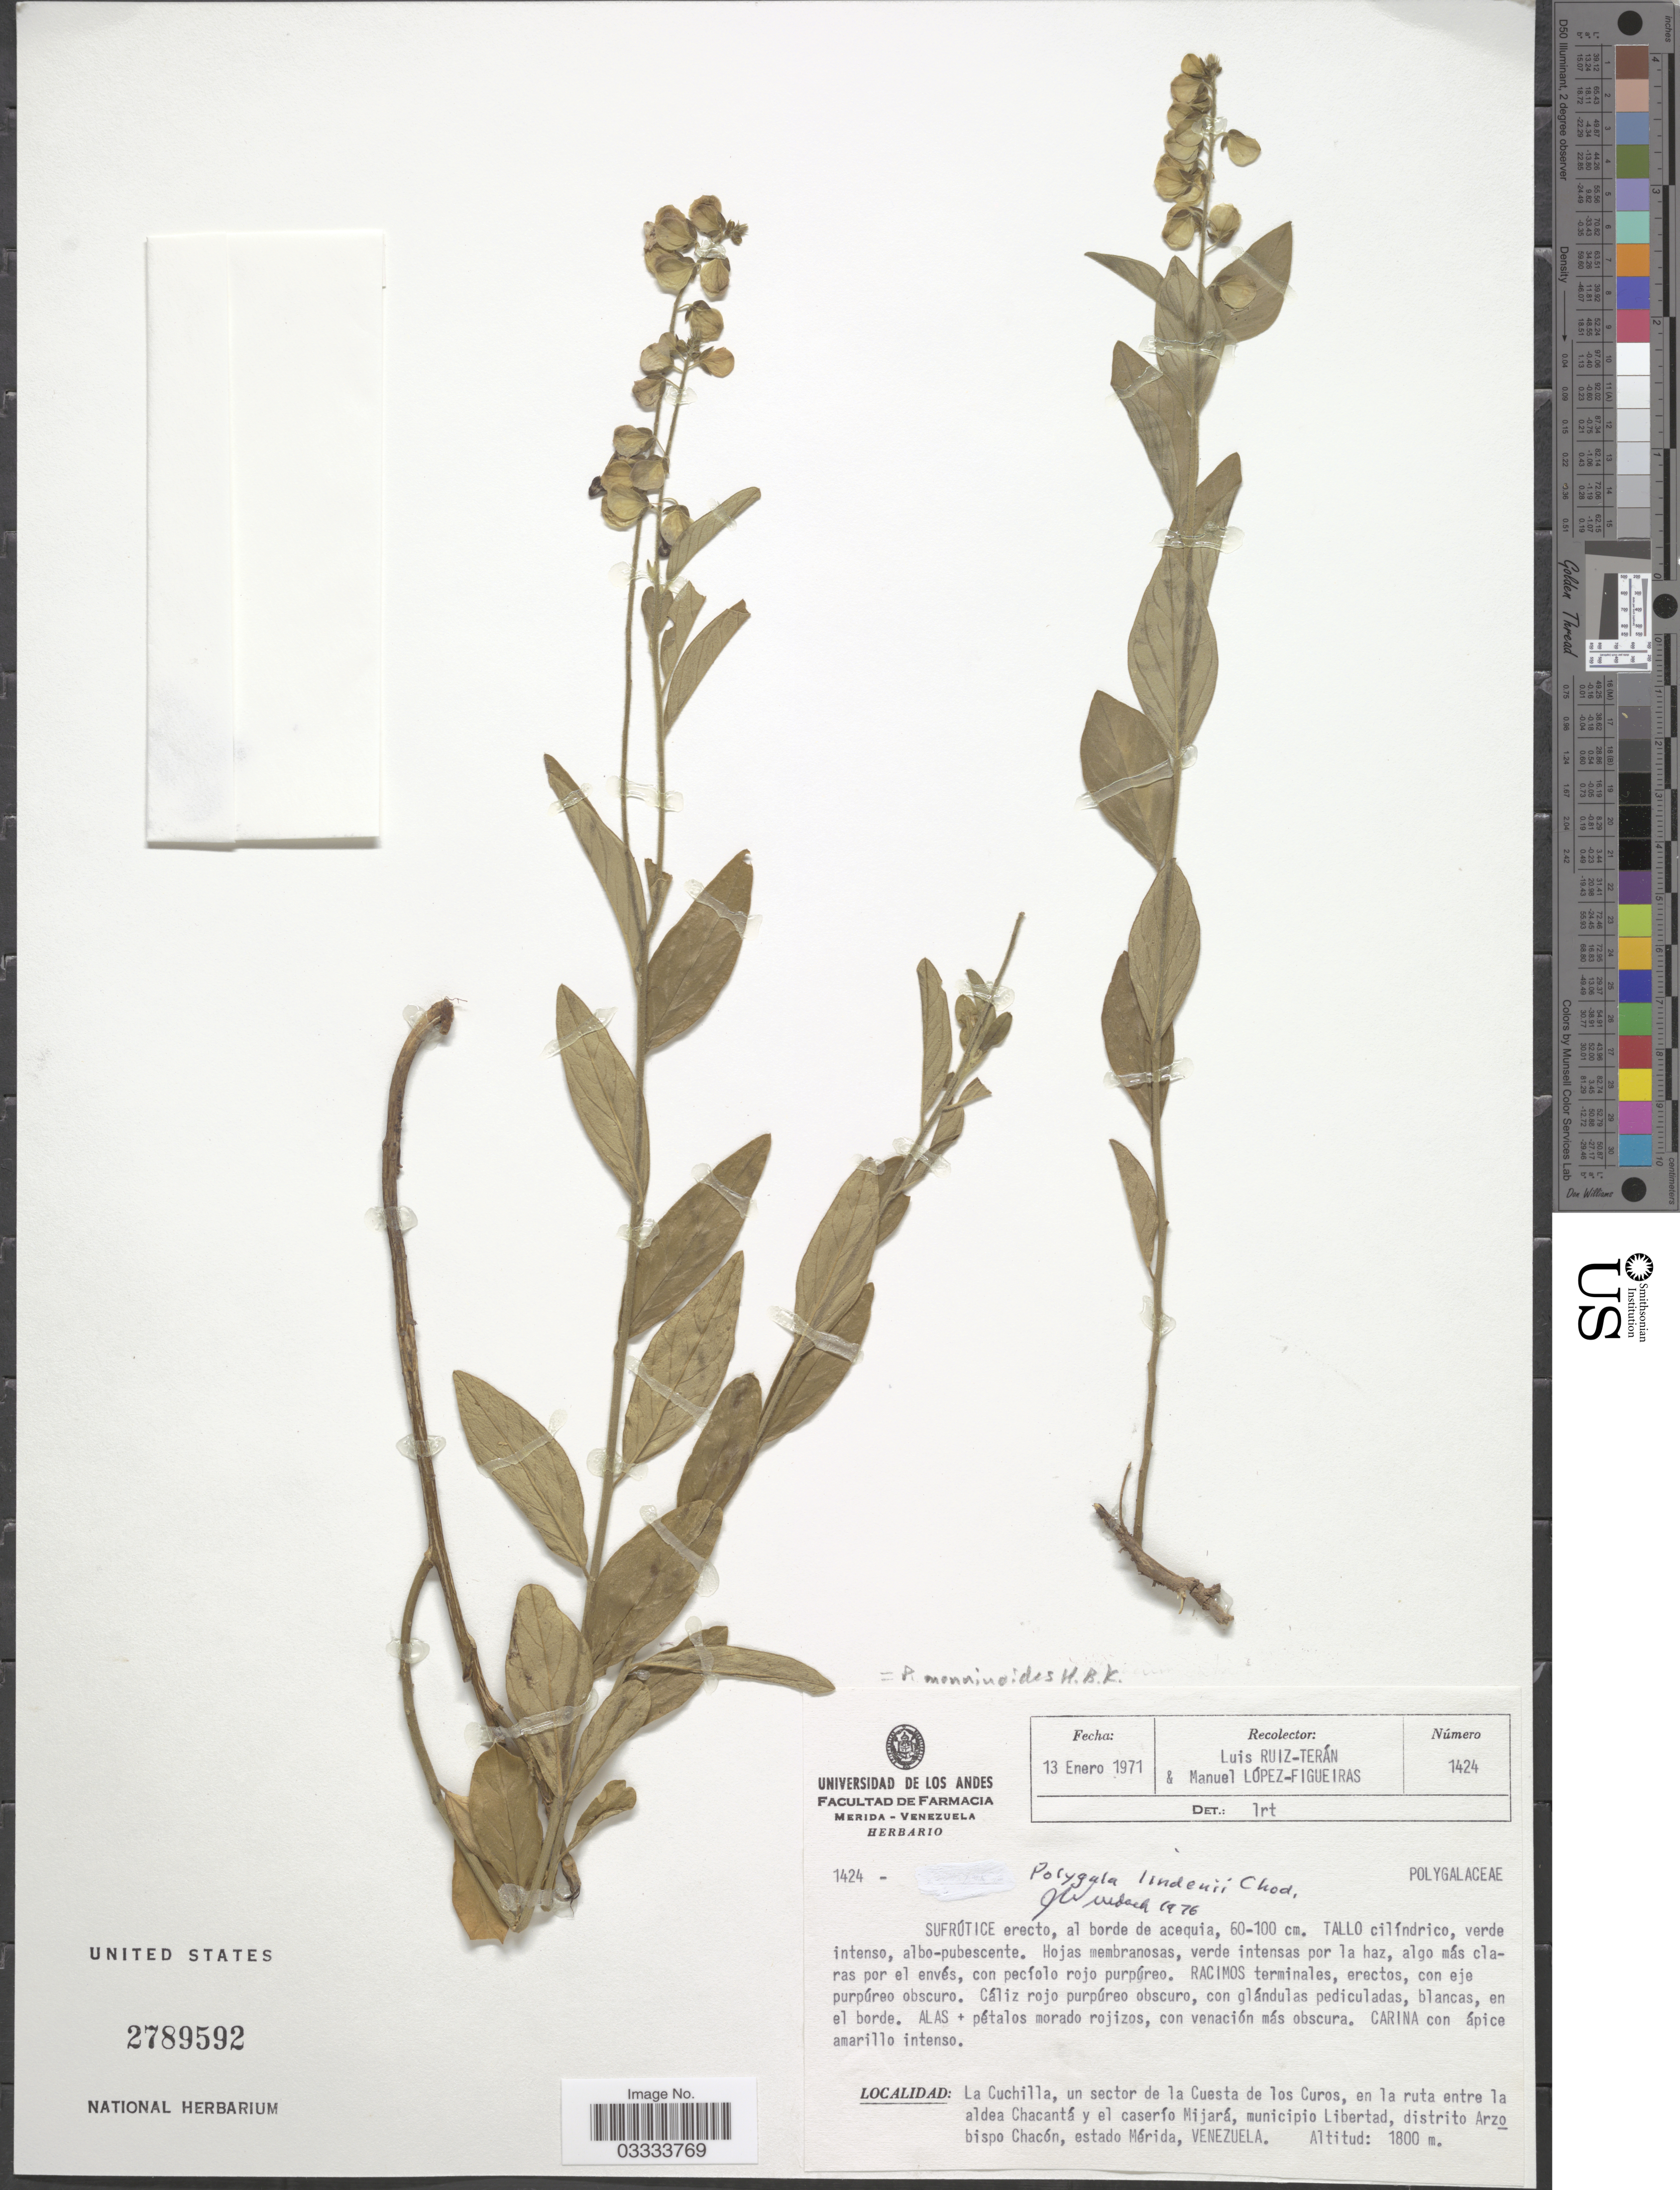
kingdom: Plantae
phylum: Tracheophyta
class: Magnoliopsida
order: Fabales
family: Polygalaceae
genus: Asemeia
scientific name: Asemeia monninoides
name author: (Kunth) J.F.B. Pastore & J.R. Abbott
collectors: L. E. Ruíz-Terán & M. López Figueiras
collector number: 1424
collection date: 1971-01-13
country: Venezuela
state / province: Mérida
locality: La Cuchilla, un sector de la Cuesta de los Curos, en la ruta entre la aldea Chacantá y el caserío Mijará, municipio Libertad, distrito Arzobispo Chacón.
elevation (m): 1800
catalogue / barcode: US 2789592